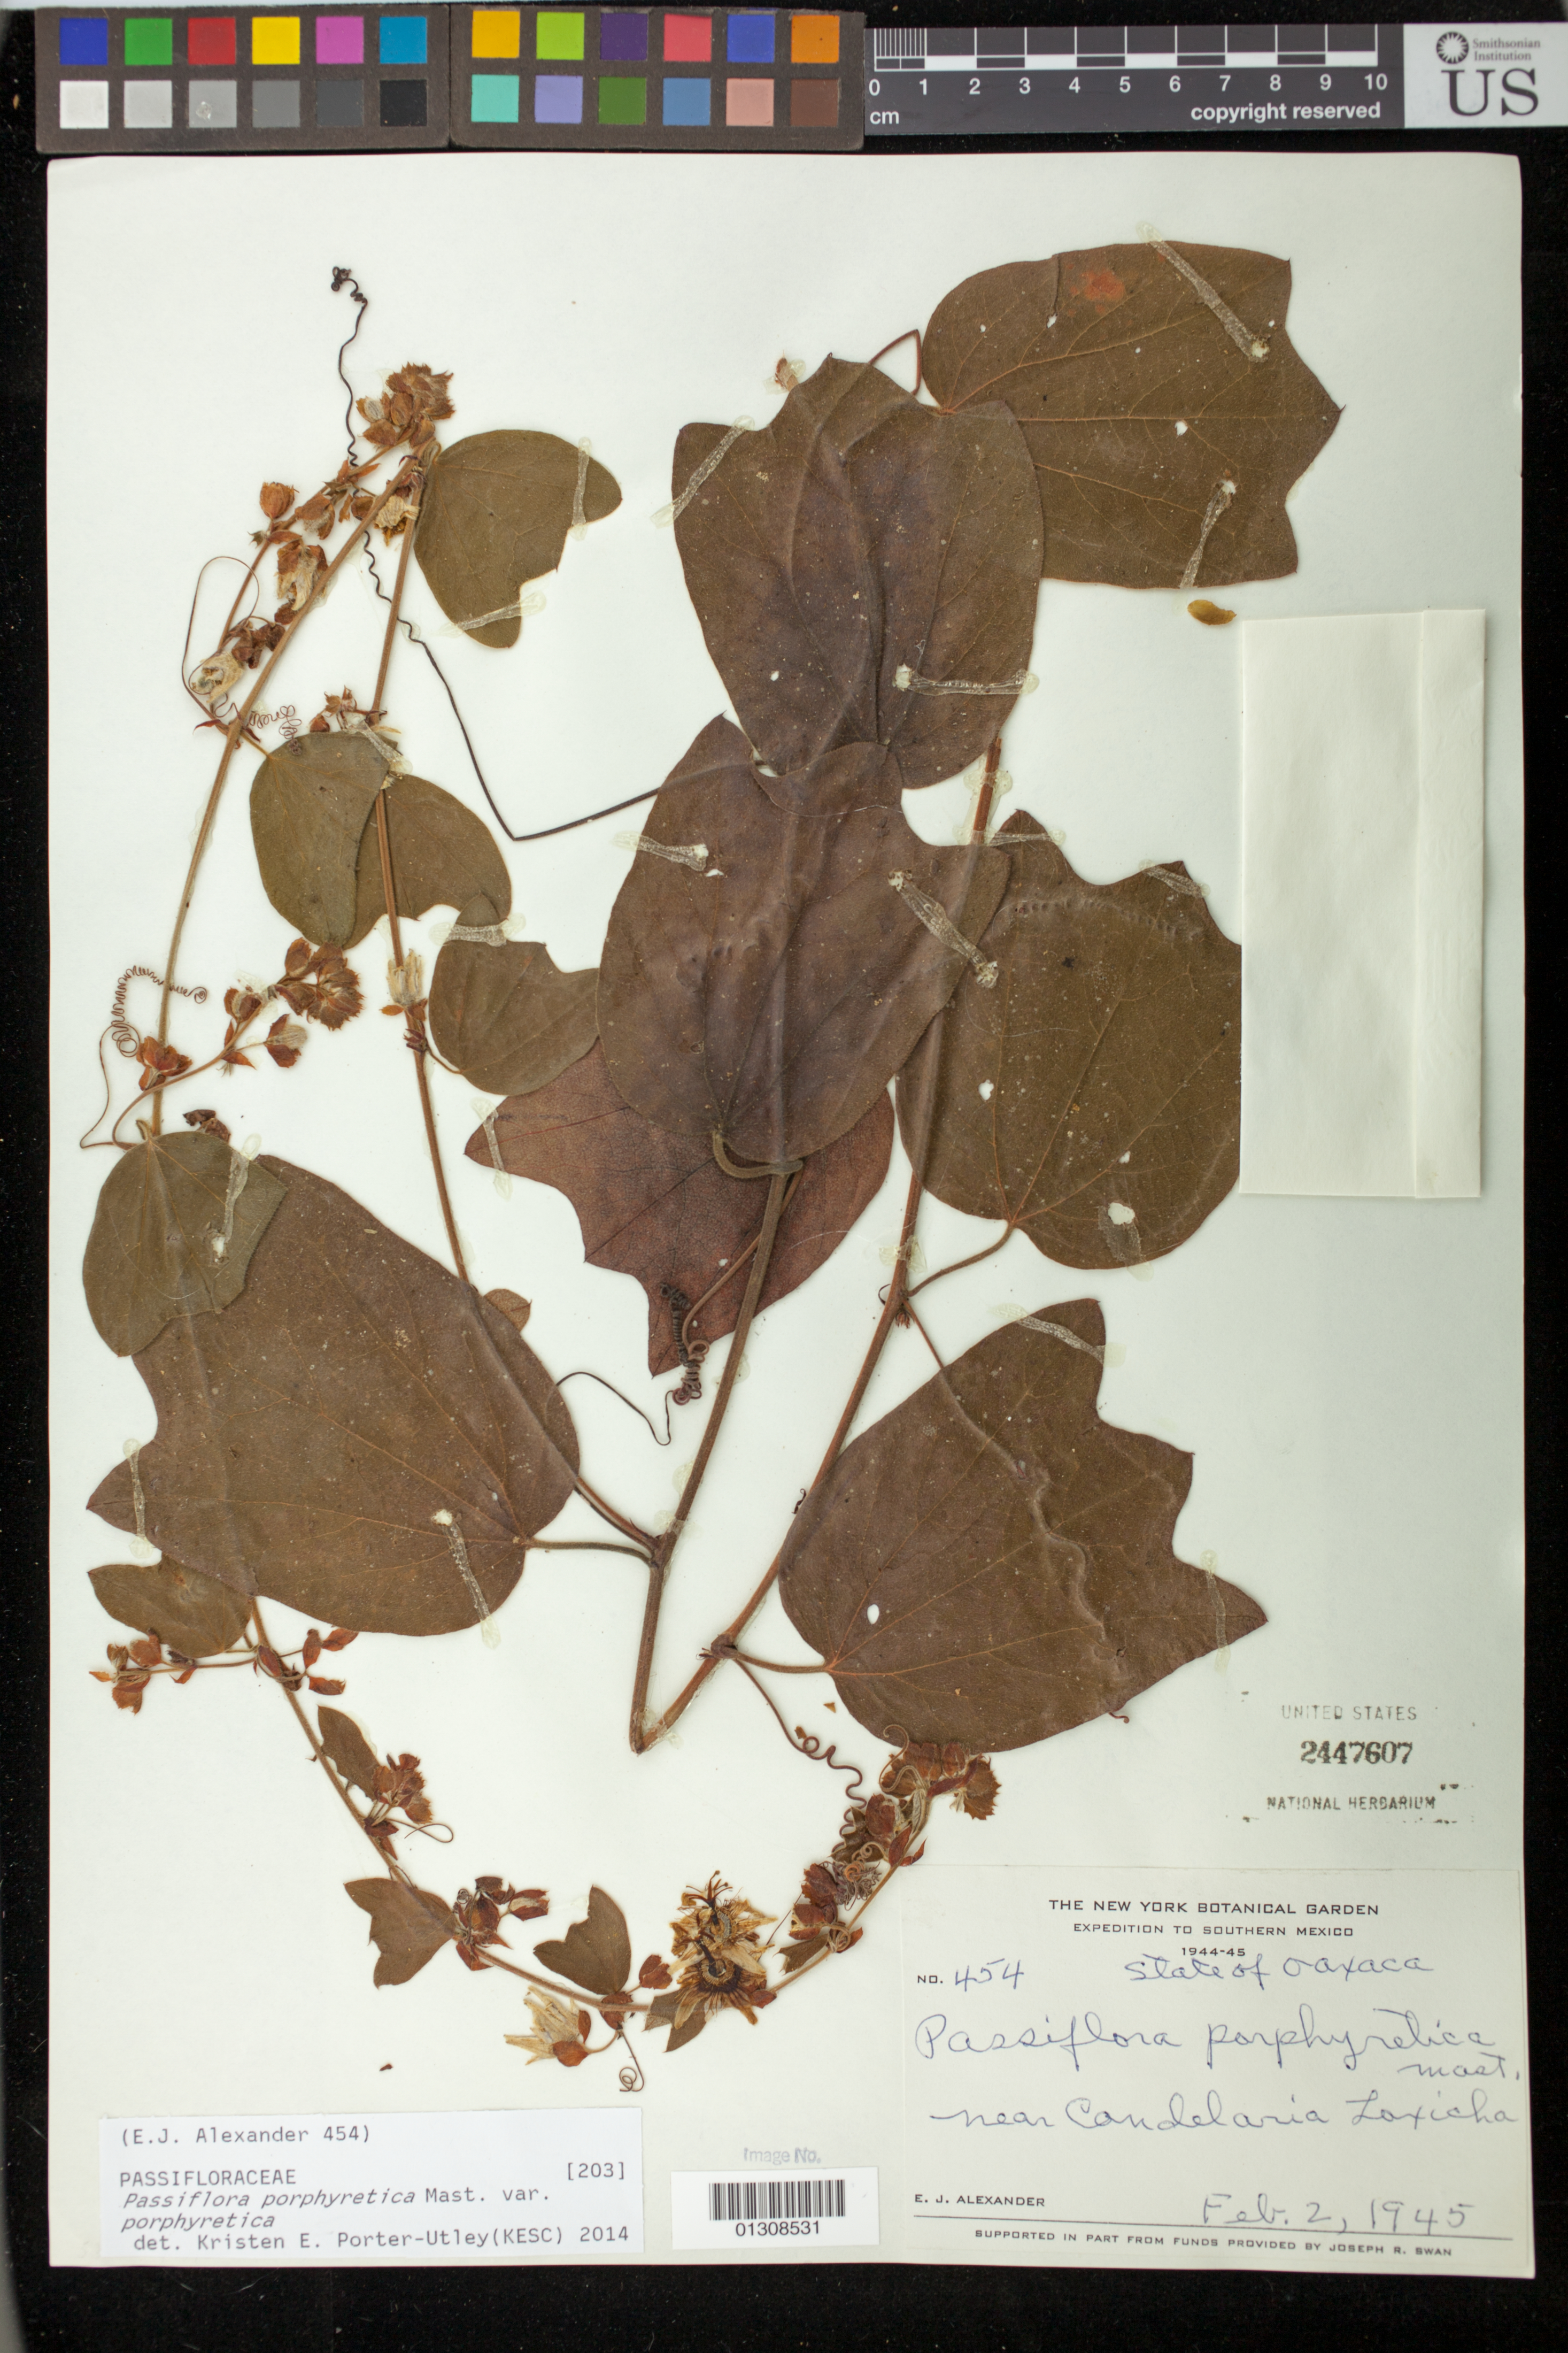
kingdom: Plantae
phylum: Tracheophyta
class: Magnoliopsida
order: Malpighiales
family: Passifloraceae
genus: Passiflora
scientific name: Passiflora porphyretica var. porphyretica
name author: Mast.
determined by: Porter-Utley, K. E.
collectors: E. J. Alexander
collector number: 454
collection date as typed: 02 Feb 1945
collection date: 1945-02-02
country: Mexico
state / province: Oaxaca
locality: Near candelaria loxicha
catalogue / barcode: US 2447607